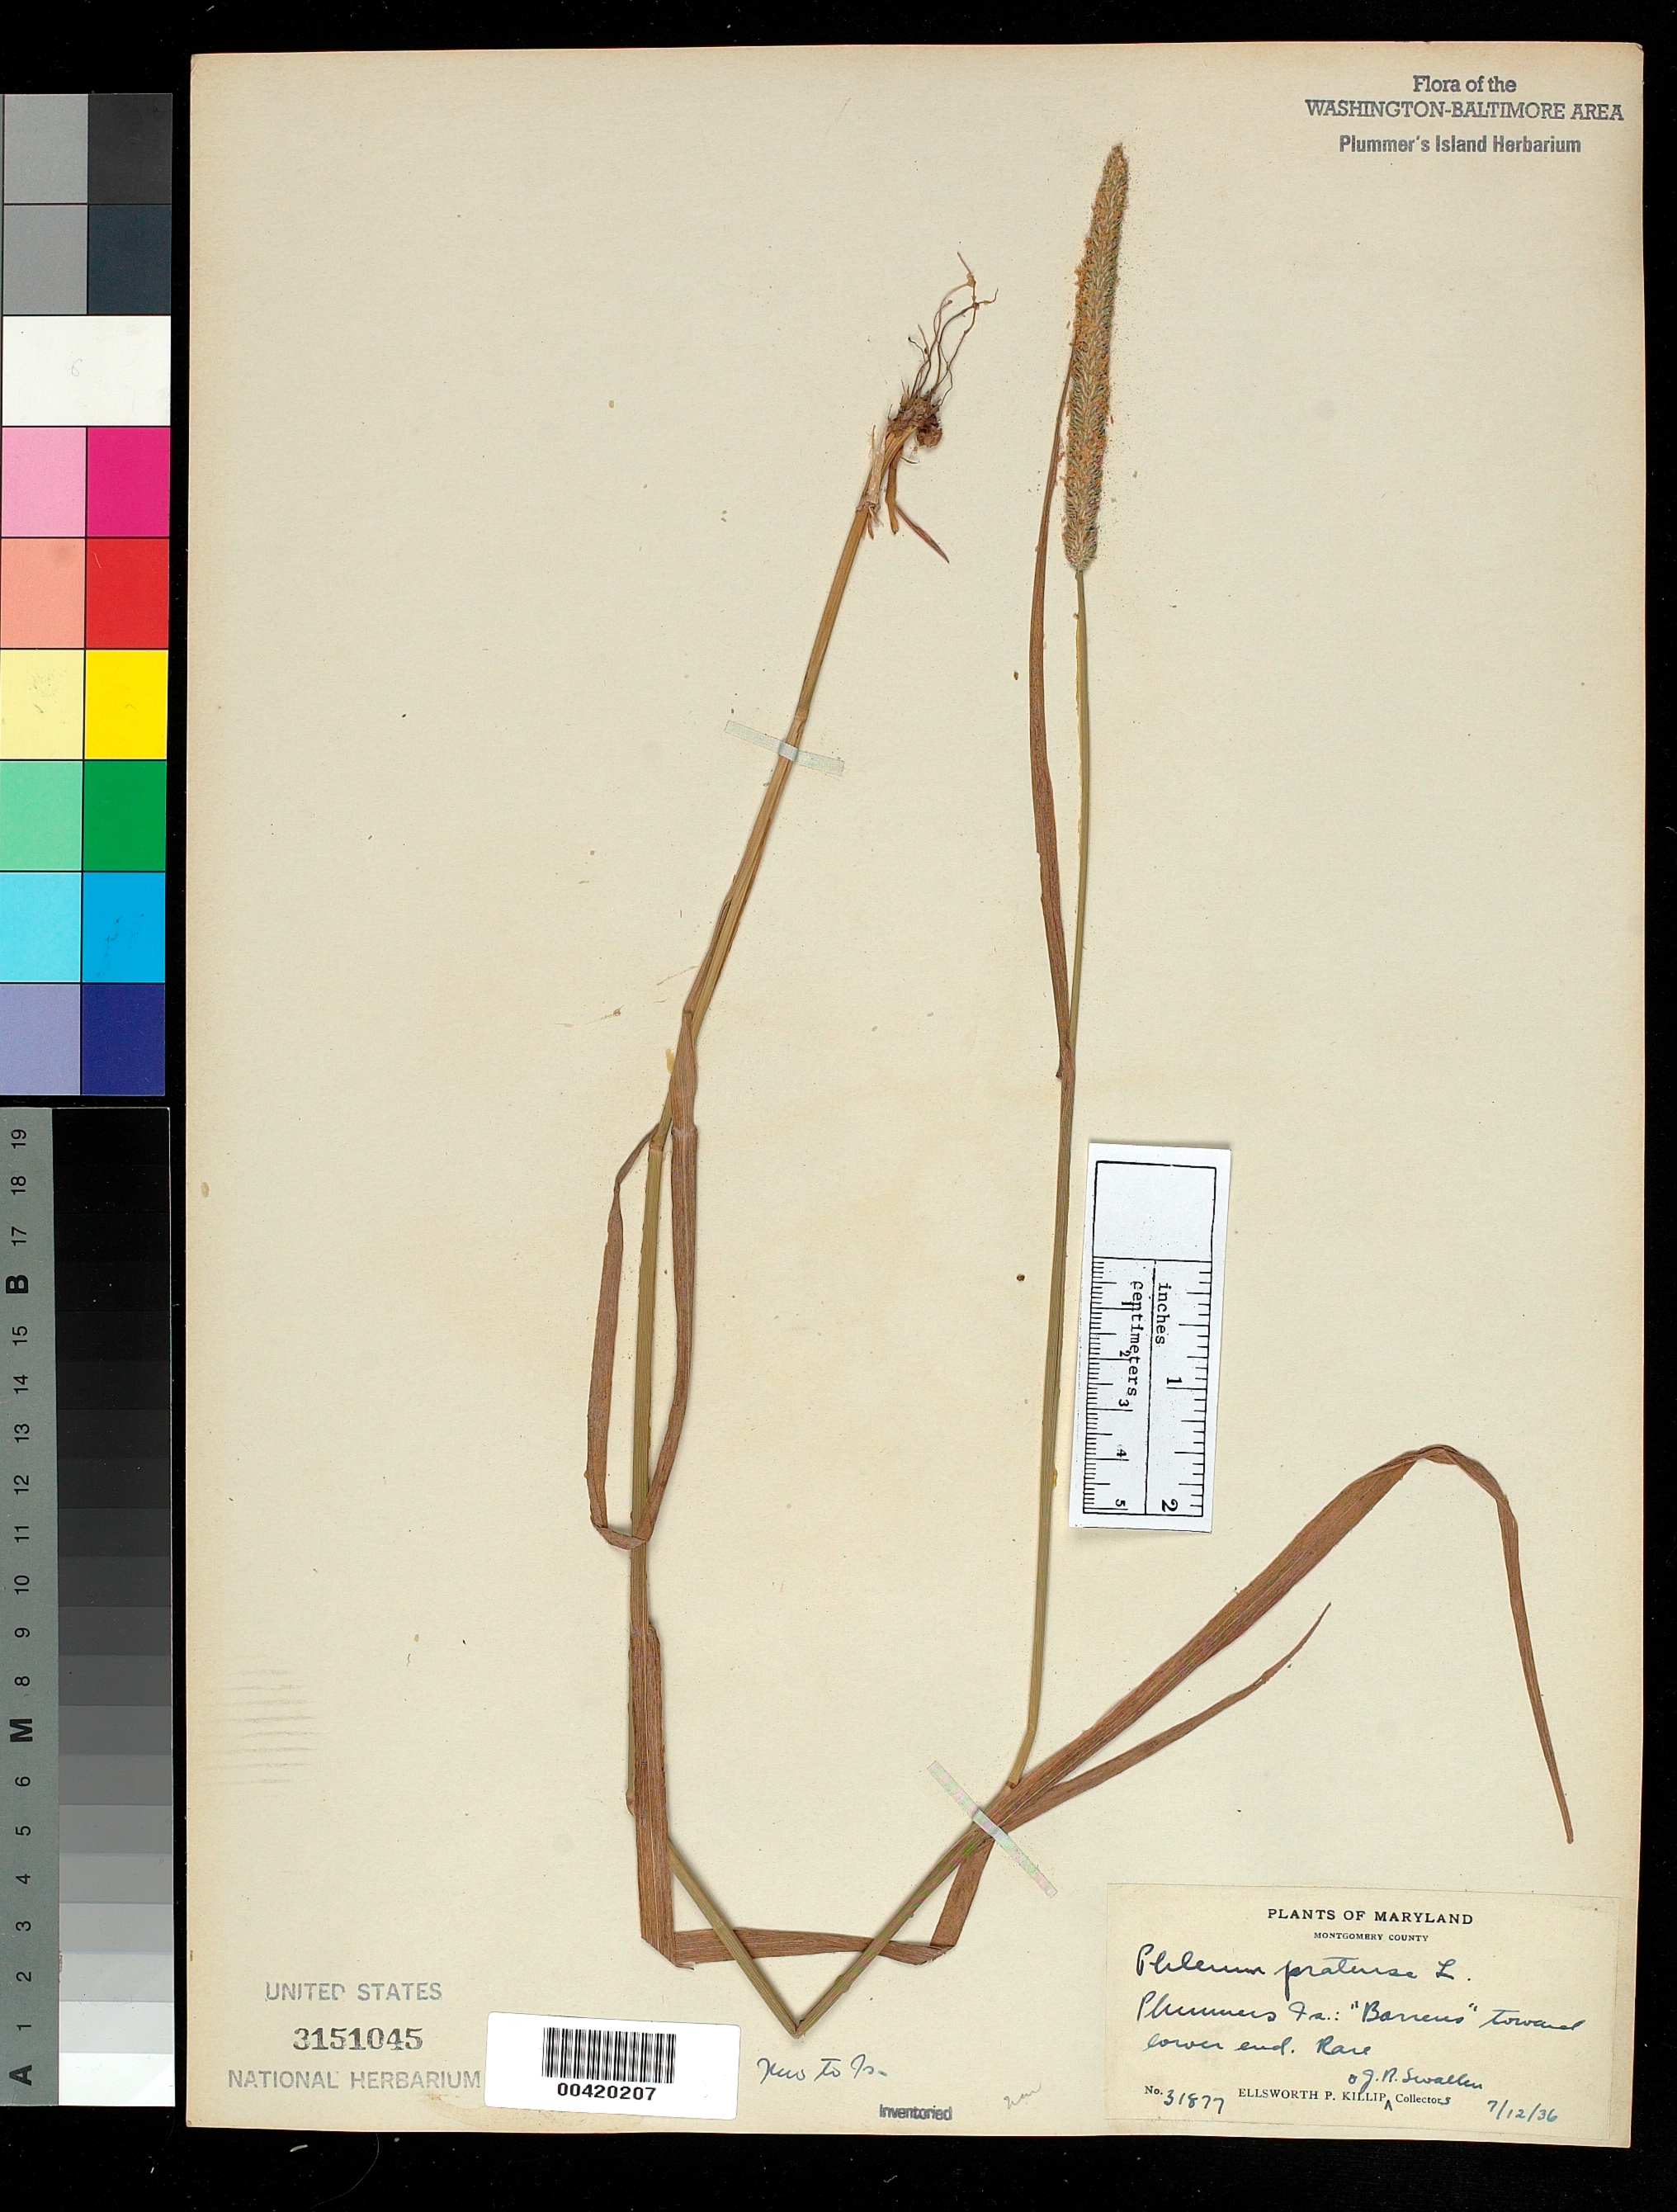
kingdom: Plantae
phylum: Tracheophyta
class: Liliopsida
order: Poales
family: Poaceae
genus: Phleum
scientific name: Phleum pratense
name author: L.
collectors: E. P. Killip & J. R. Swallen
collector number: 31877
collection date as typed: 12 Jul 1936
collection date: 1936-07-12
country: United States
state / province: Maryland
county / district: Montgomery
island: Plummers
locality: Plummer's Island; "barrens" toward lower end C. & O. Canal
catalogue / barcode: US 3151045